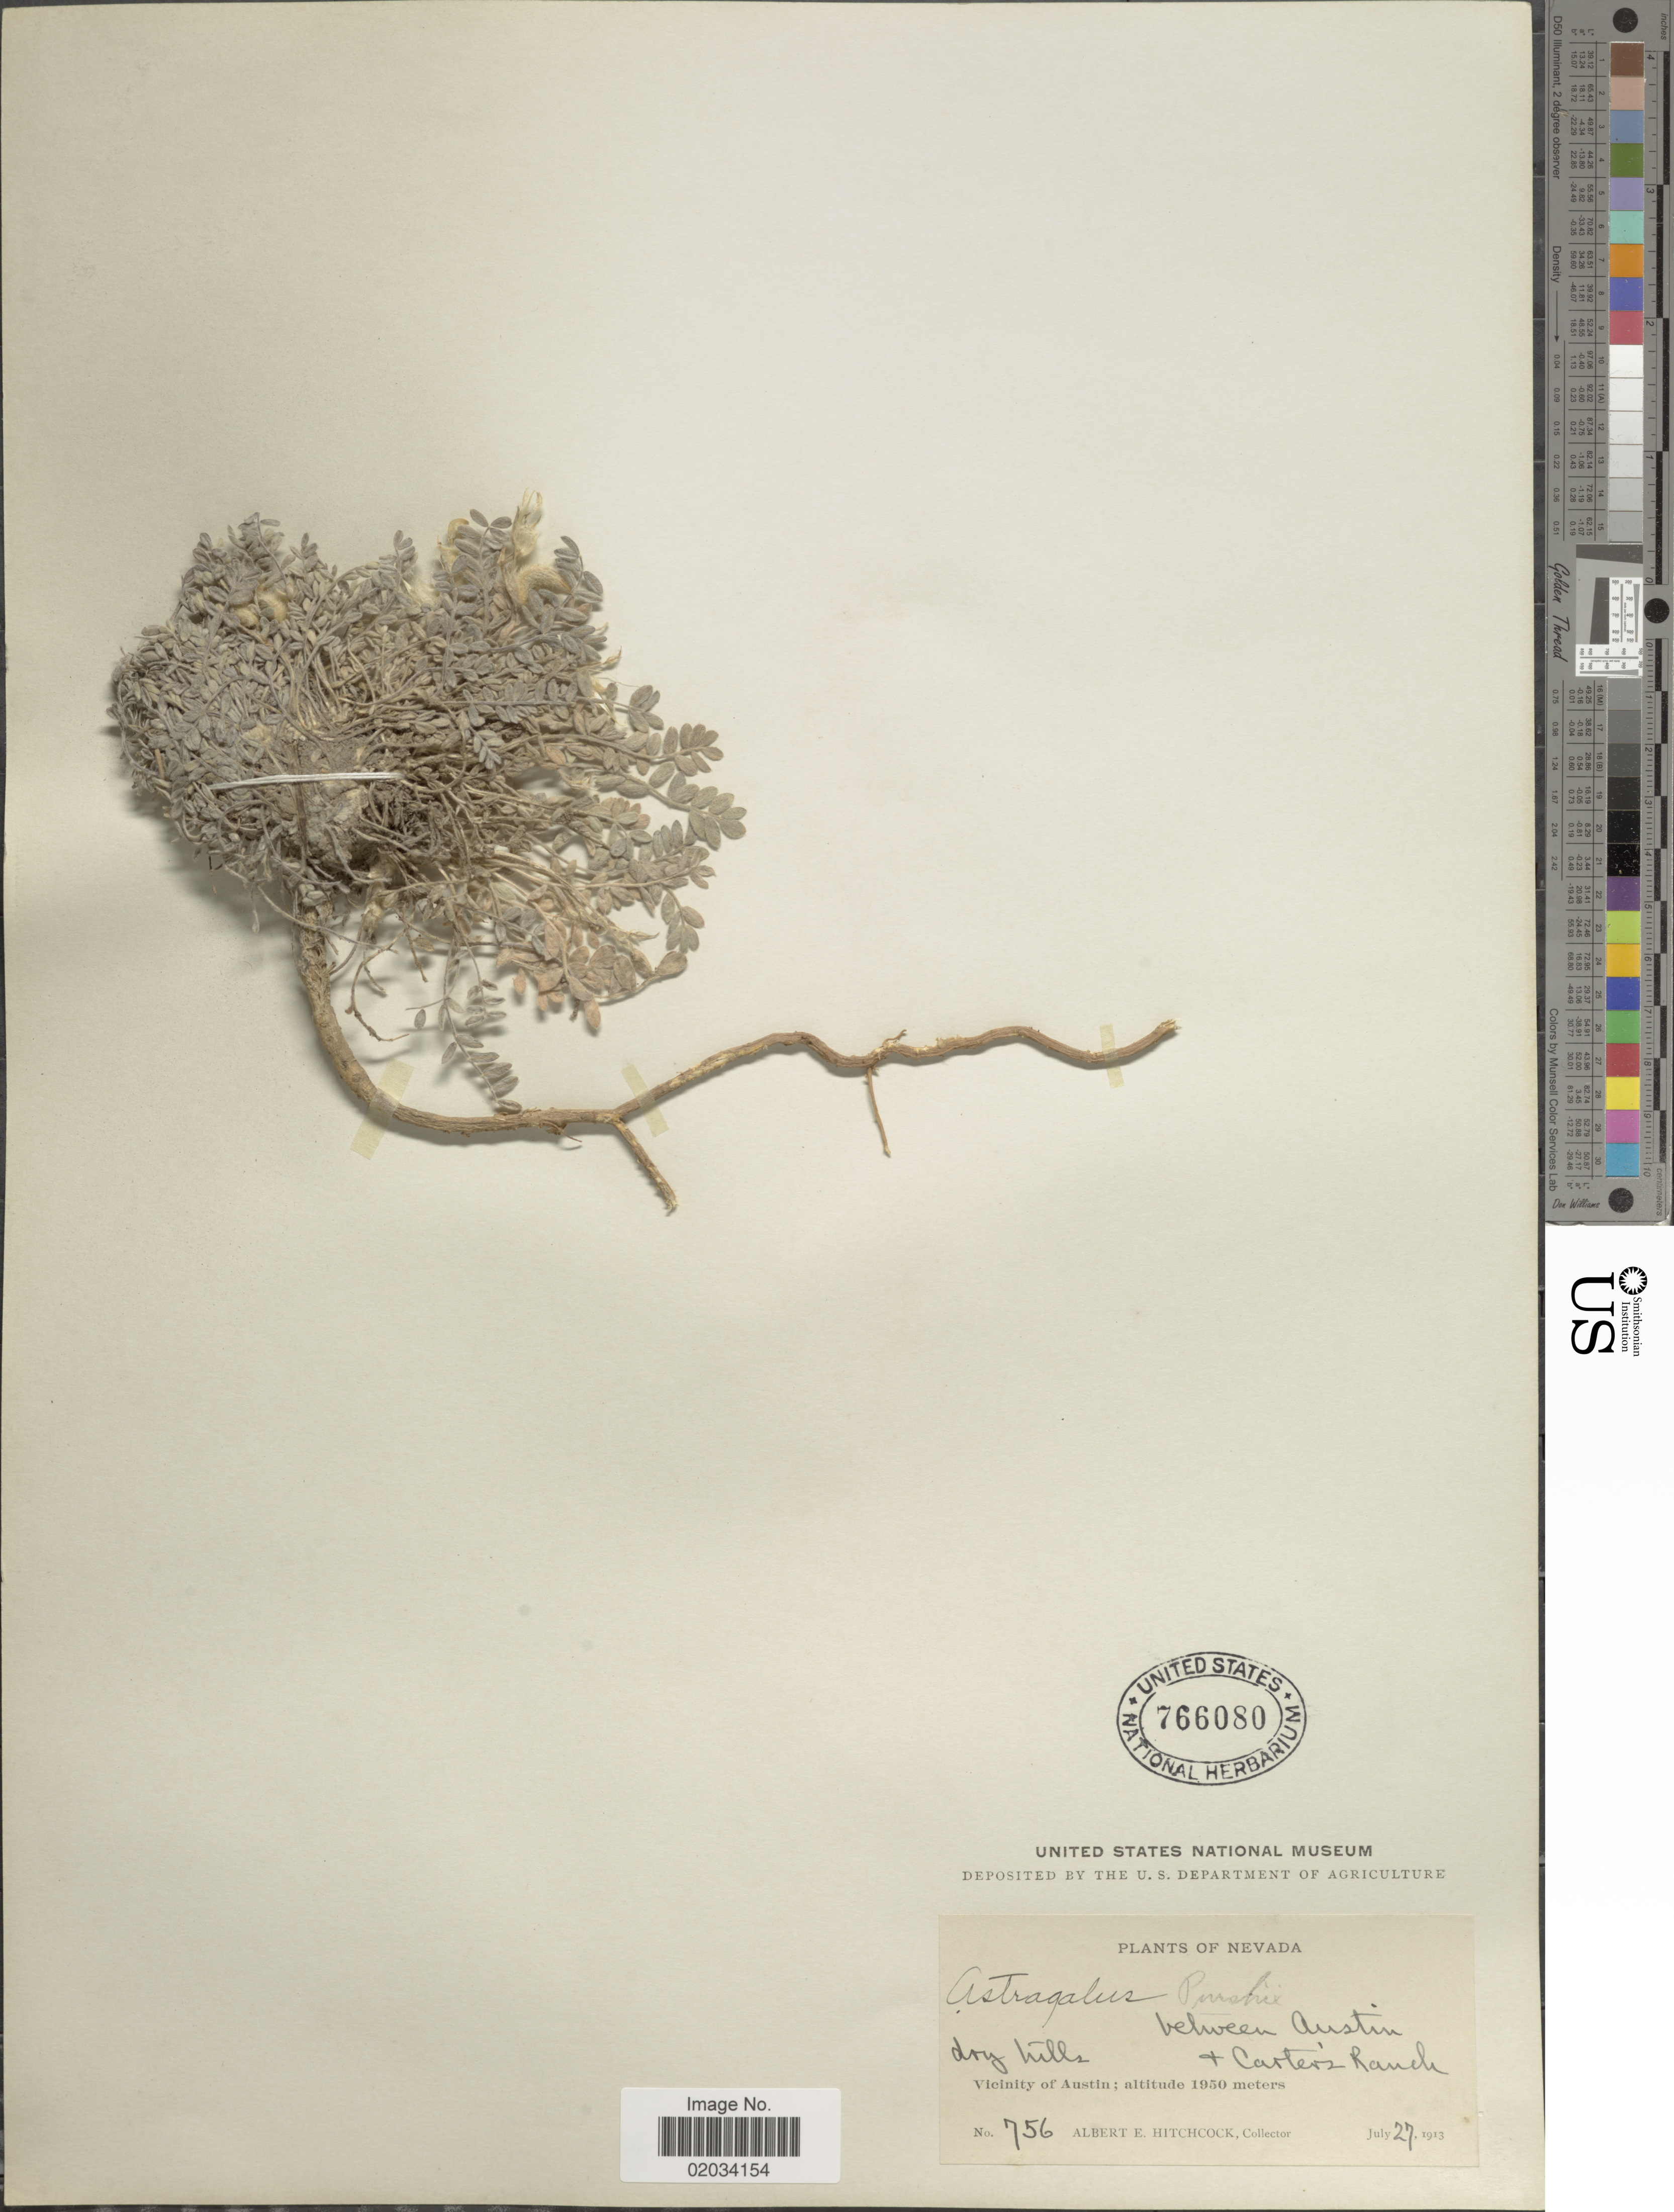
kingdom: Plantae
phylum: Tracheophyta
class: Magnoliopsida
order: Fabales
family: Fabaceae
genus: Astragalus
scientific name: Astragalus purshii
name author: Douglas ex Hook.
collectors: A. S. Hitchcock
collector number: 756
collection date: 1913-07-27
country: United States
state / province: Nevada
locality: Between Austin & Cartez Ranch, Vicinity of Austin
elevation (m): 1950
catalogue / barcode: US 766080